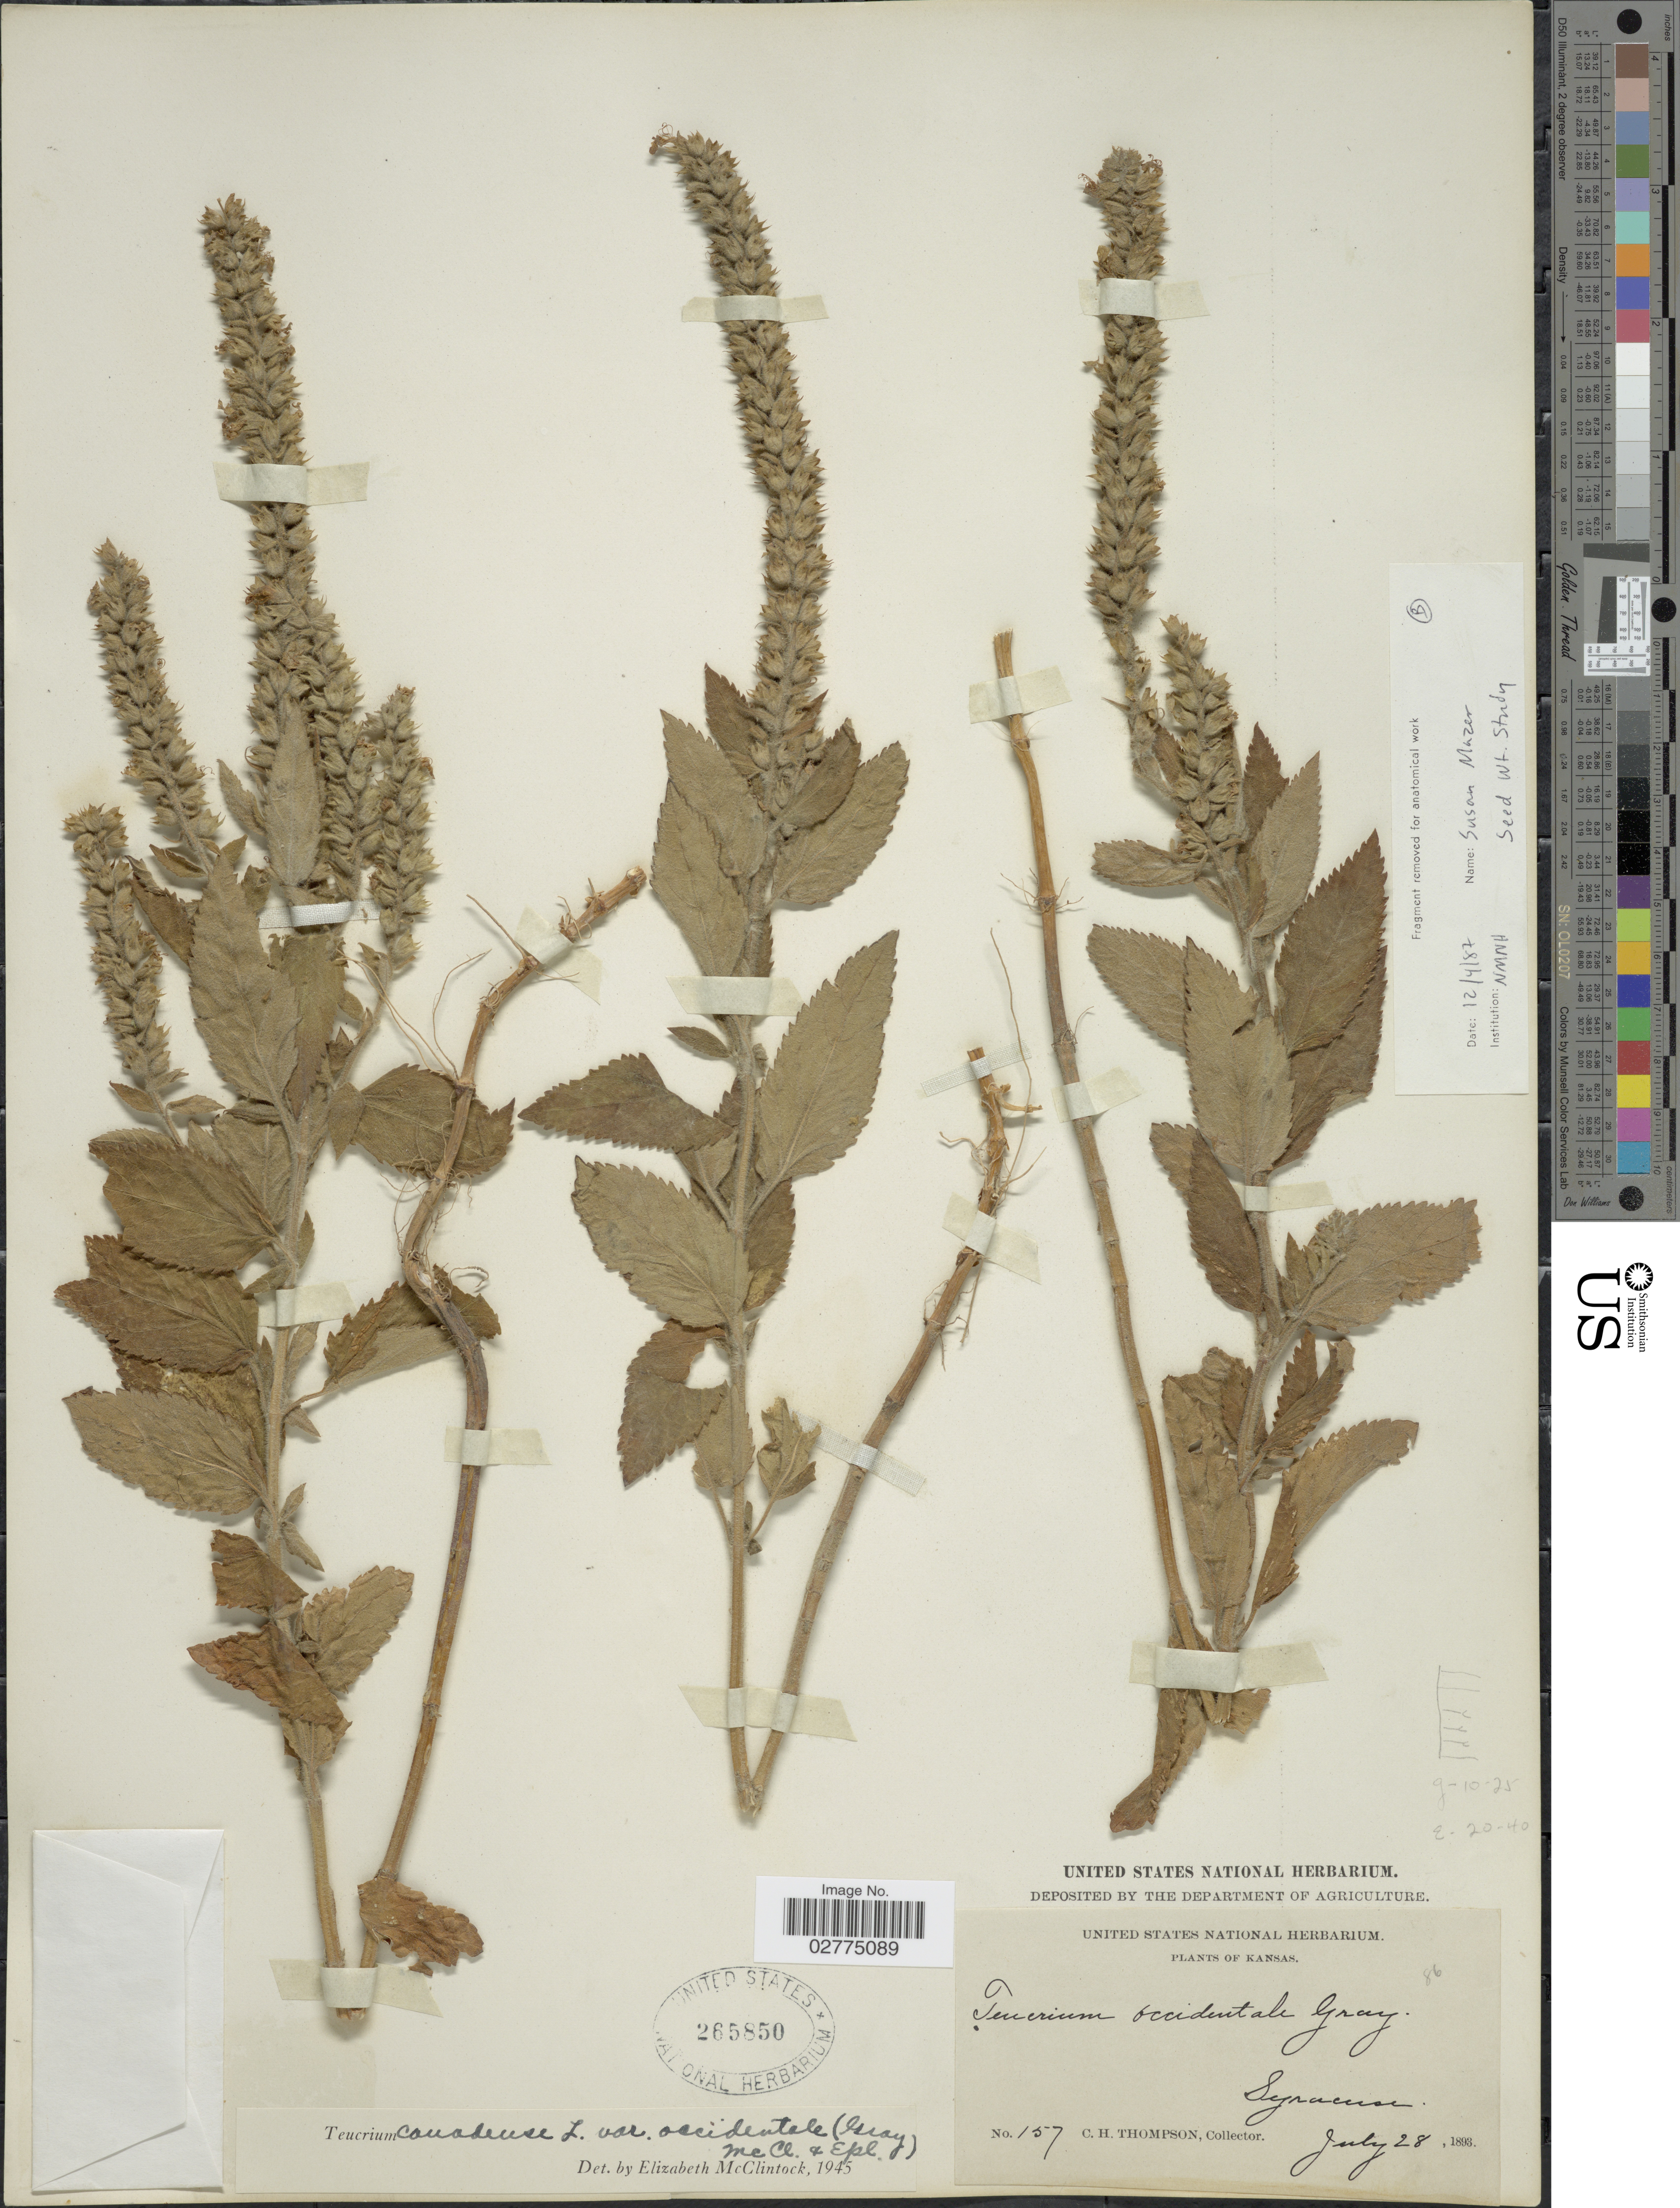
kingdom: Plantae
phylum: Tracheophyta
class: Magnoliopsida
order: Lamiales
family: Lamiaceae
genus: Teucrium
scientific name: Teucrium canadense var. occidentale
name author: (A. Gray) E. M. McClint. & Epling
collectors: C. H. Thompson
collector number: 157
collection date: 1893-07-28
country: United States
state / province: Kansas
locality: Syracuse.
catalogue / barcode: US 265850